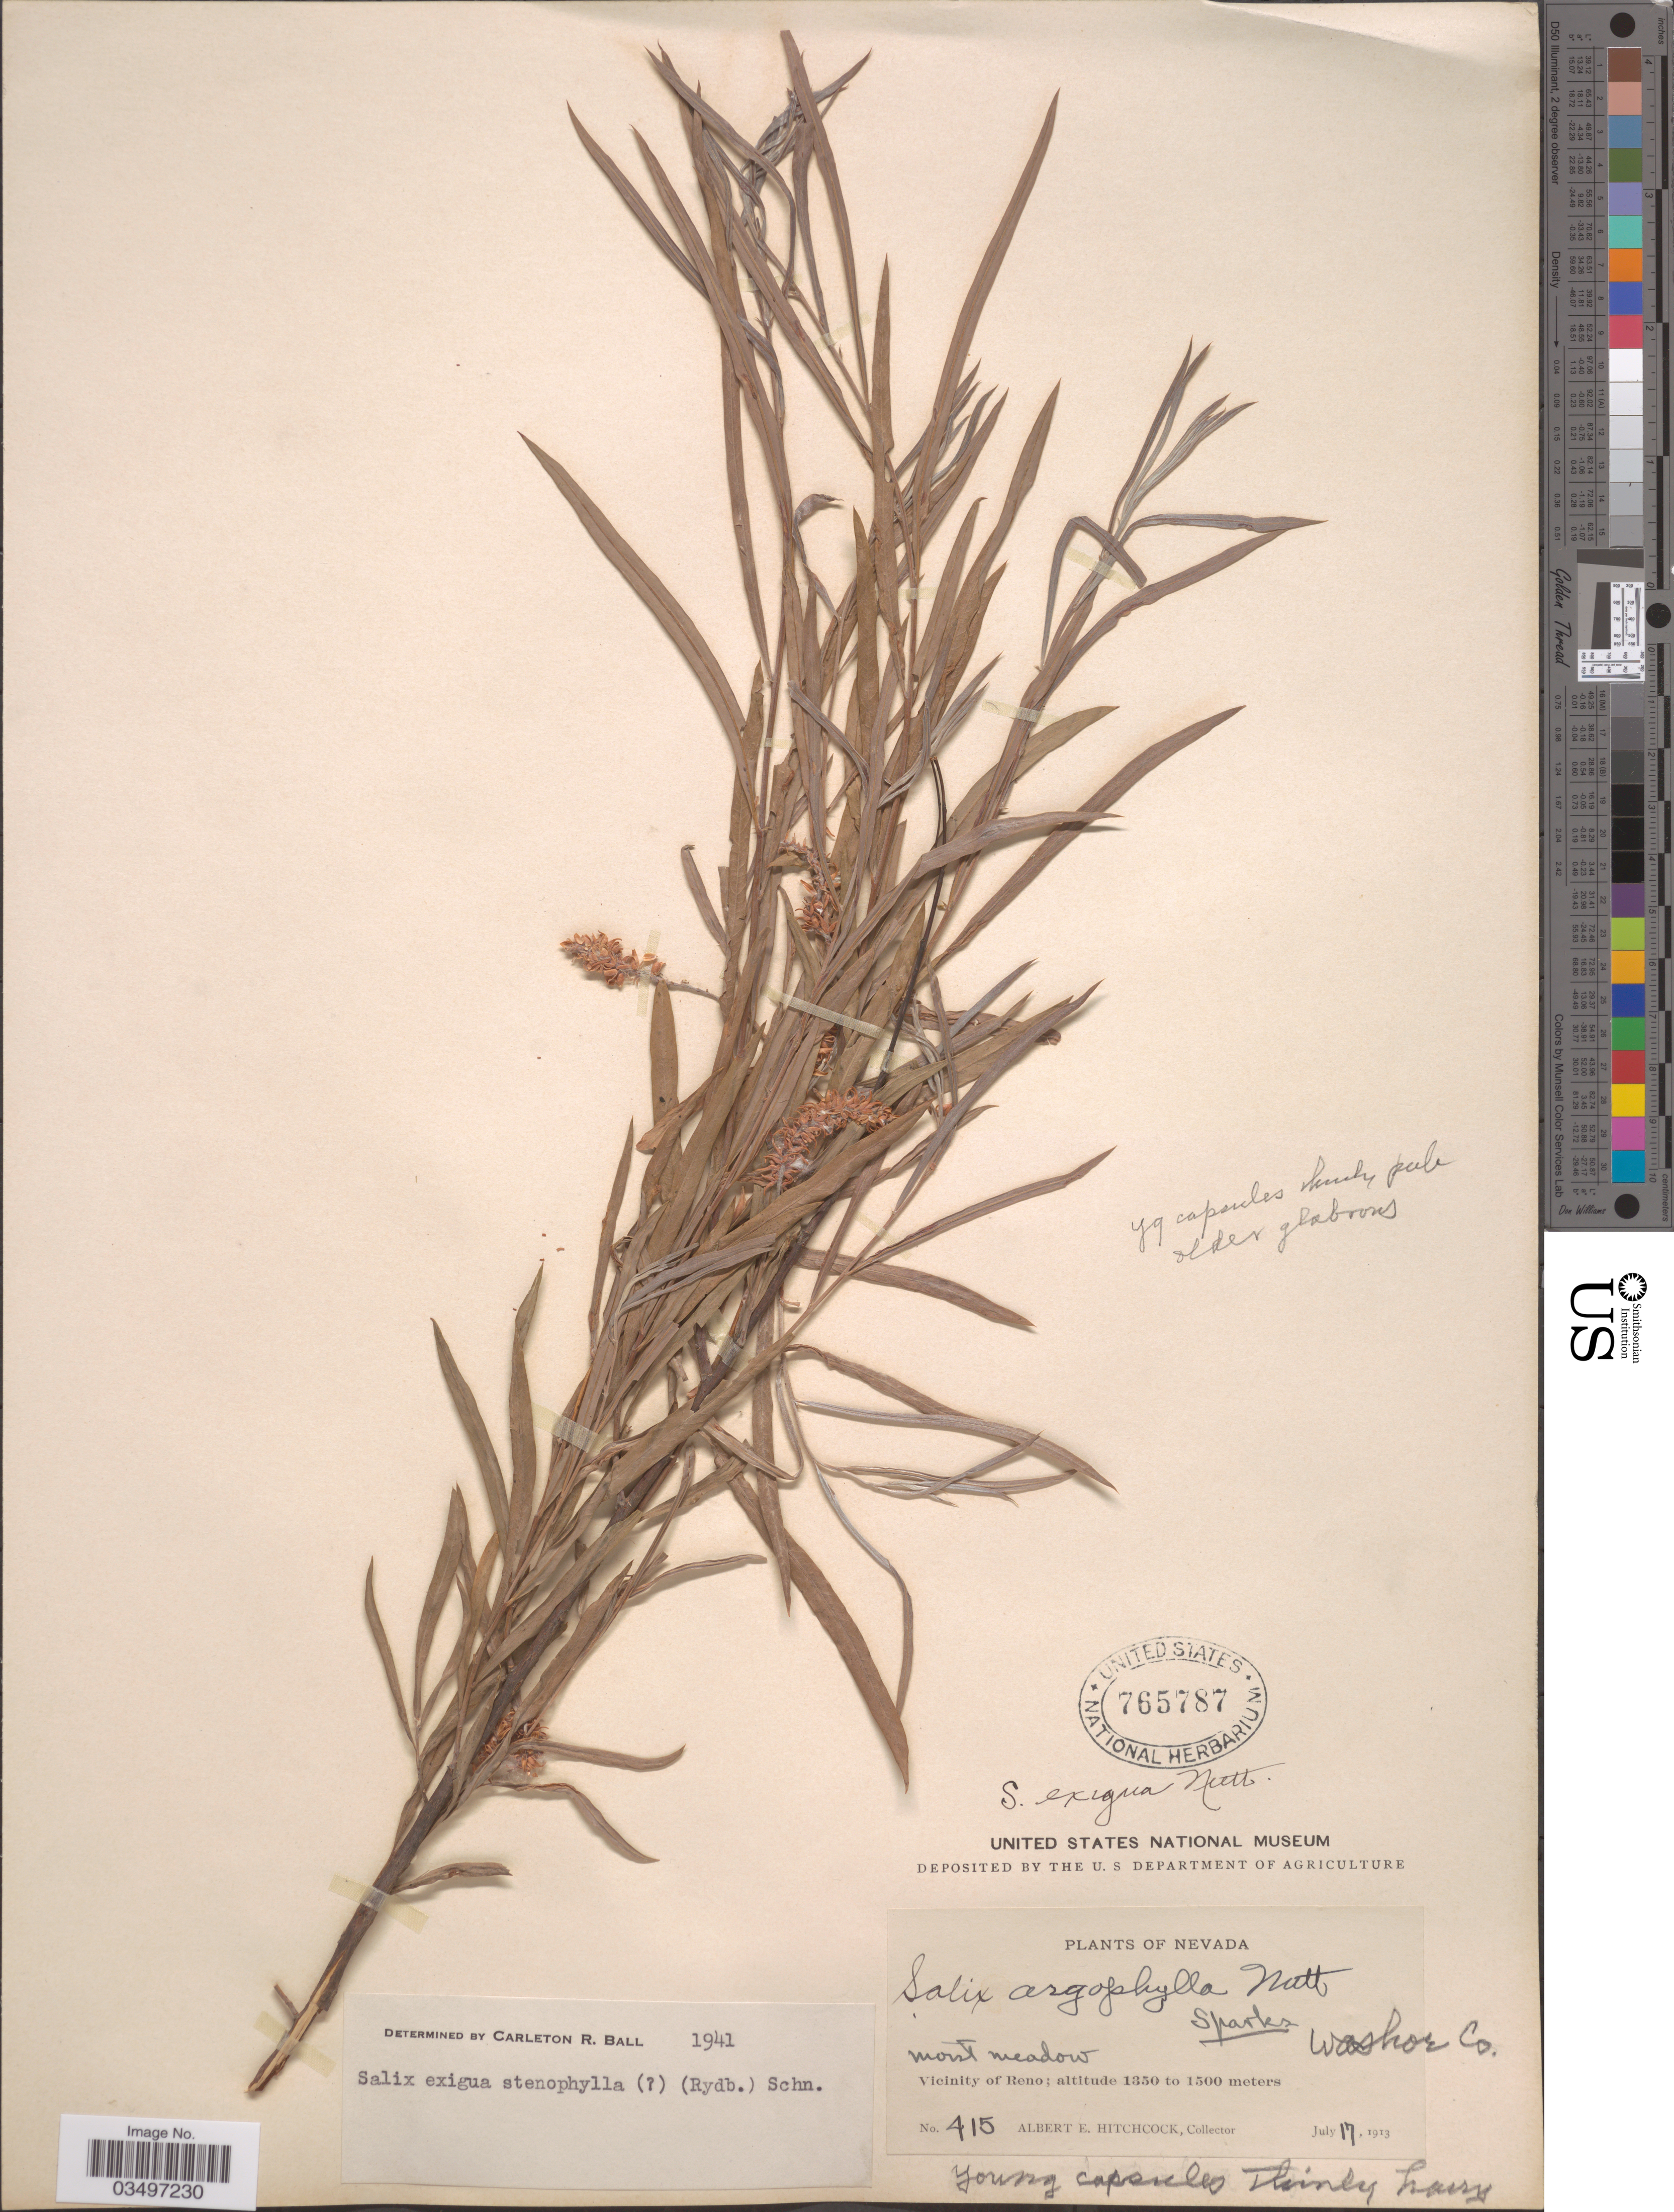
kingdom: Plantae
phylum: Tracheophyta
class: Magnoliopsida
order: Malpighiales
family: Salicaceae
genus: Salix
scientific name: Salix exigua var. stenophylla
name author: (Rydb.) C.K. Schneid.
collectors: A. Hitchcock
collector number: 415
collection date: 1913-07-17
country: United States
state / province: Nevada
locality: Vicinity of Reno.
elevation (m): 1350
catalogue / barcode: US 765787